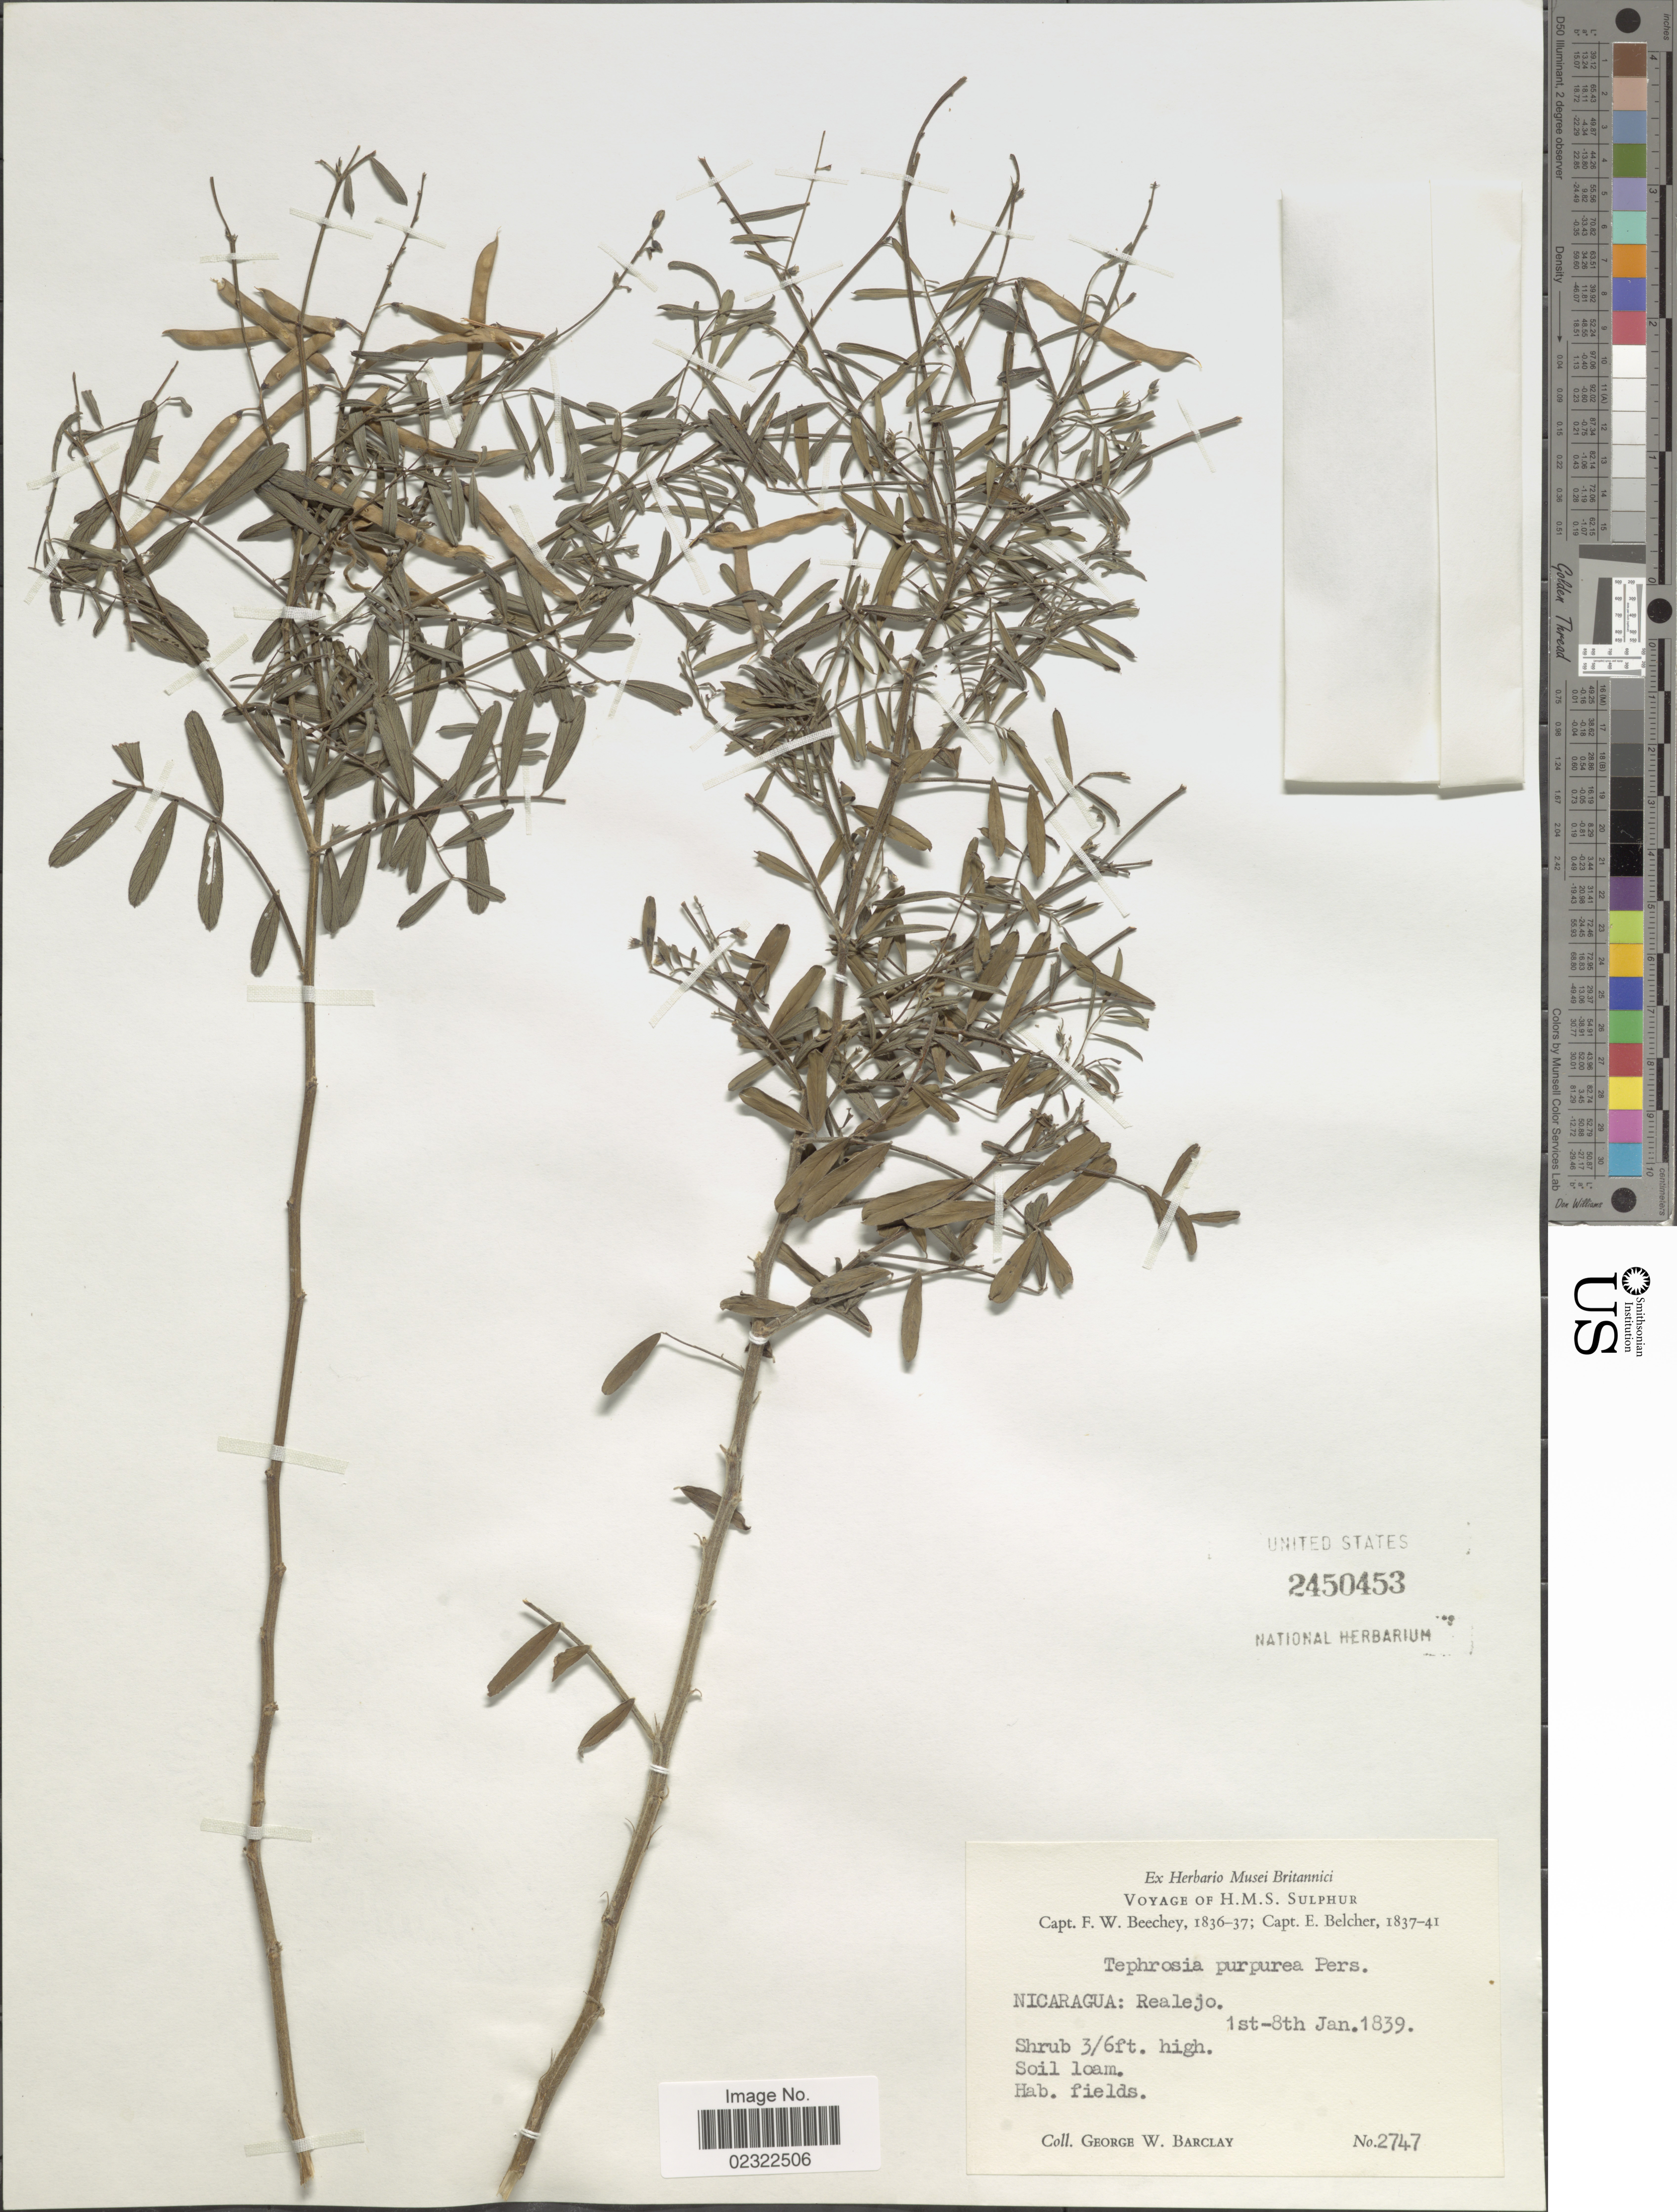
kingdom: Plantae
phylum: Tracheophyta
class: Magnoliopsida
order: Fabales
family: Fabaceae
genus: Tephrosia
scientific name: Tephrosia purpurea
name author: (L.) Pers.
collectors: G. W. Barclay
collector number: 2747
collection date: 1839-01-01/1839-01-08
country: Nicaragua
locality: Nicaragua: realejo.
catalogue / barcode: US 2450453